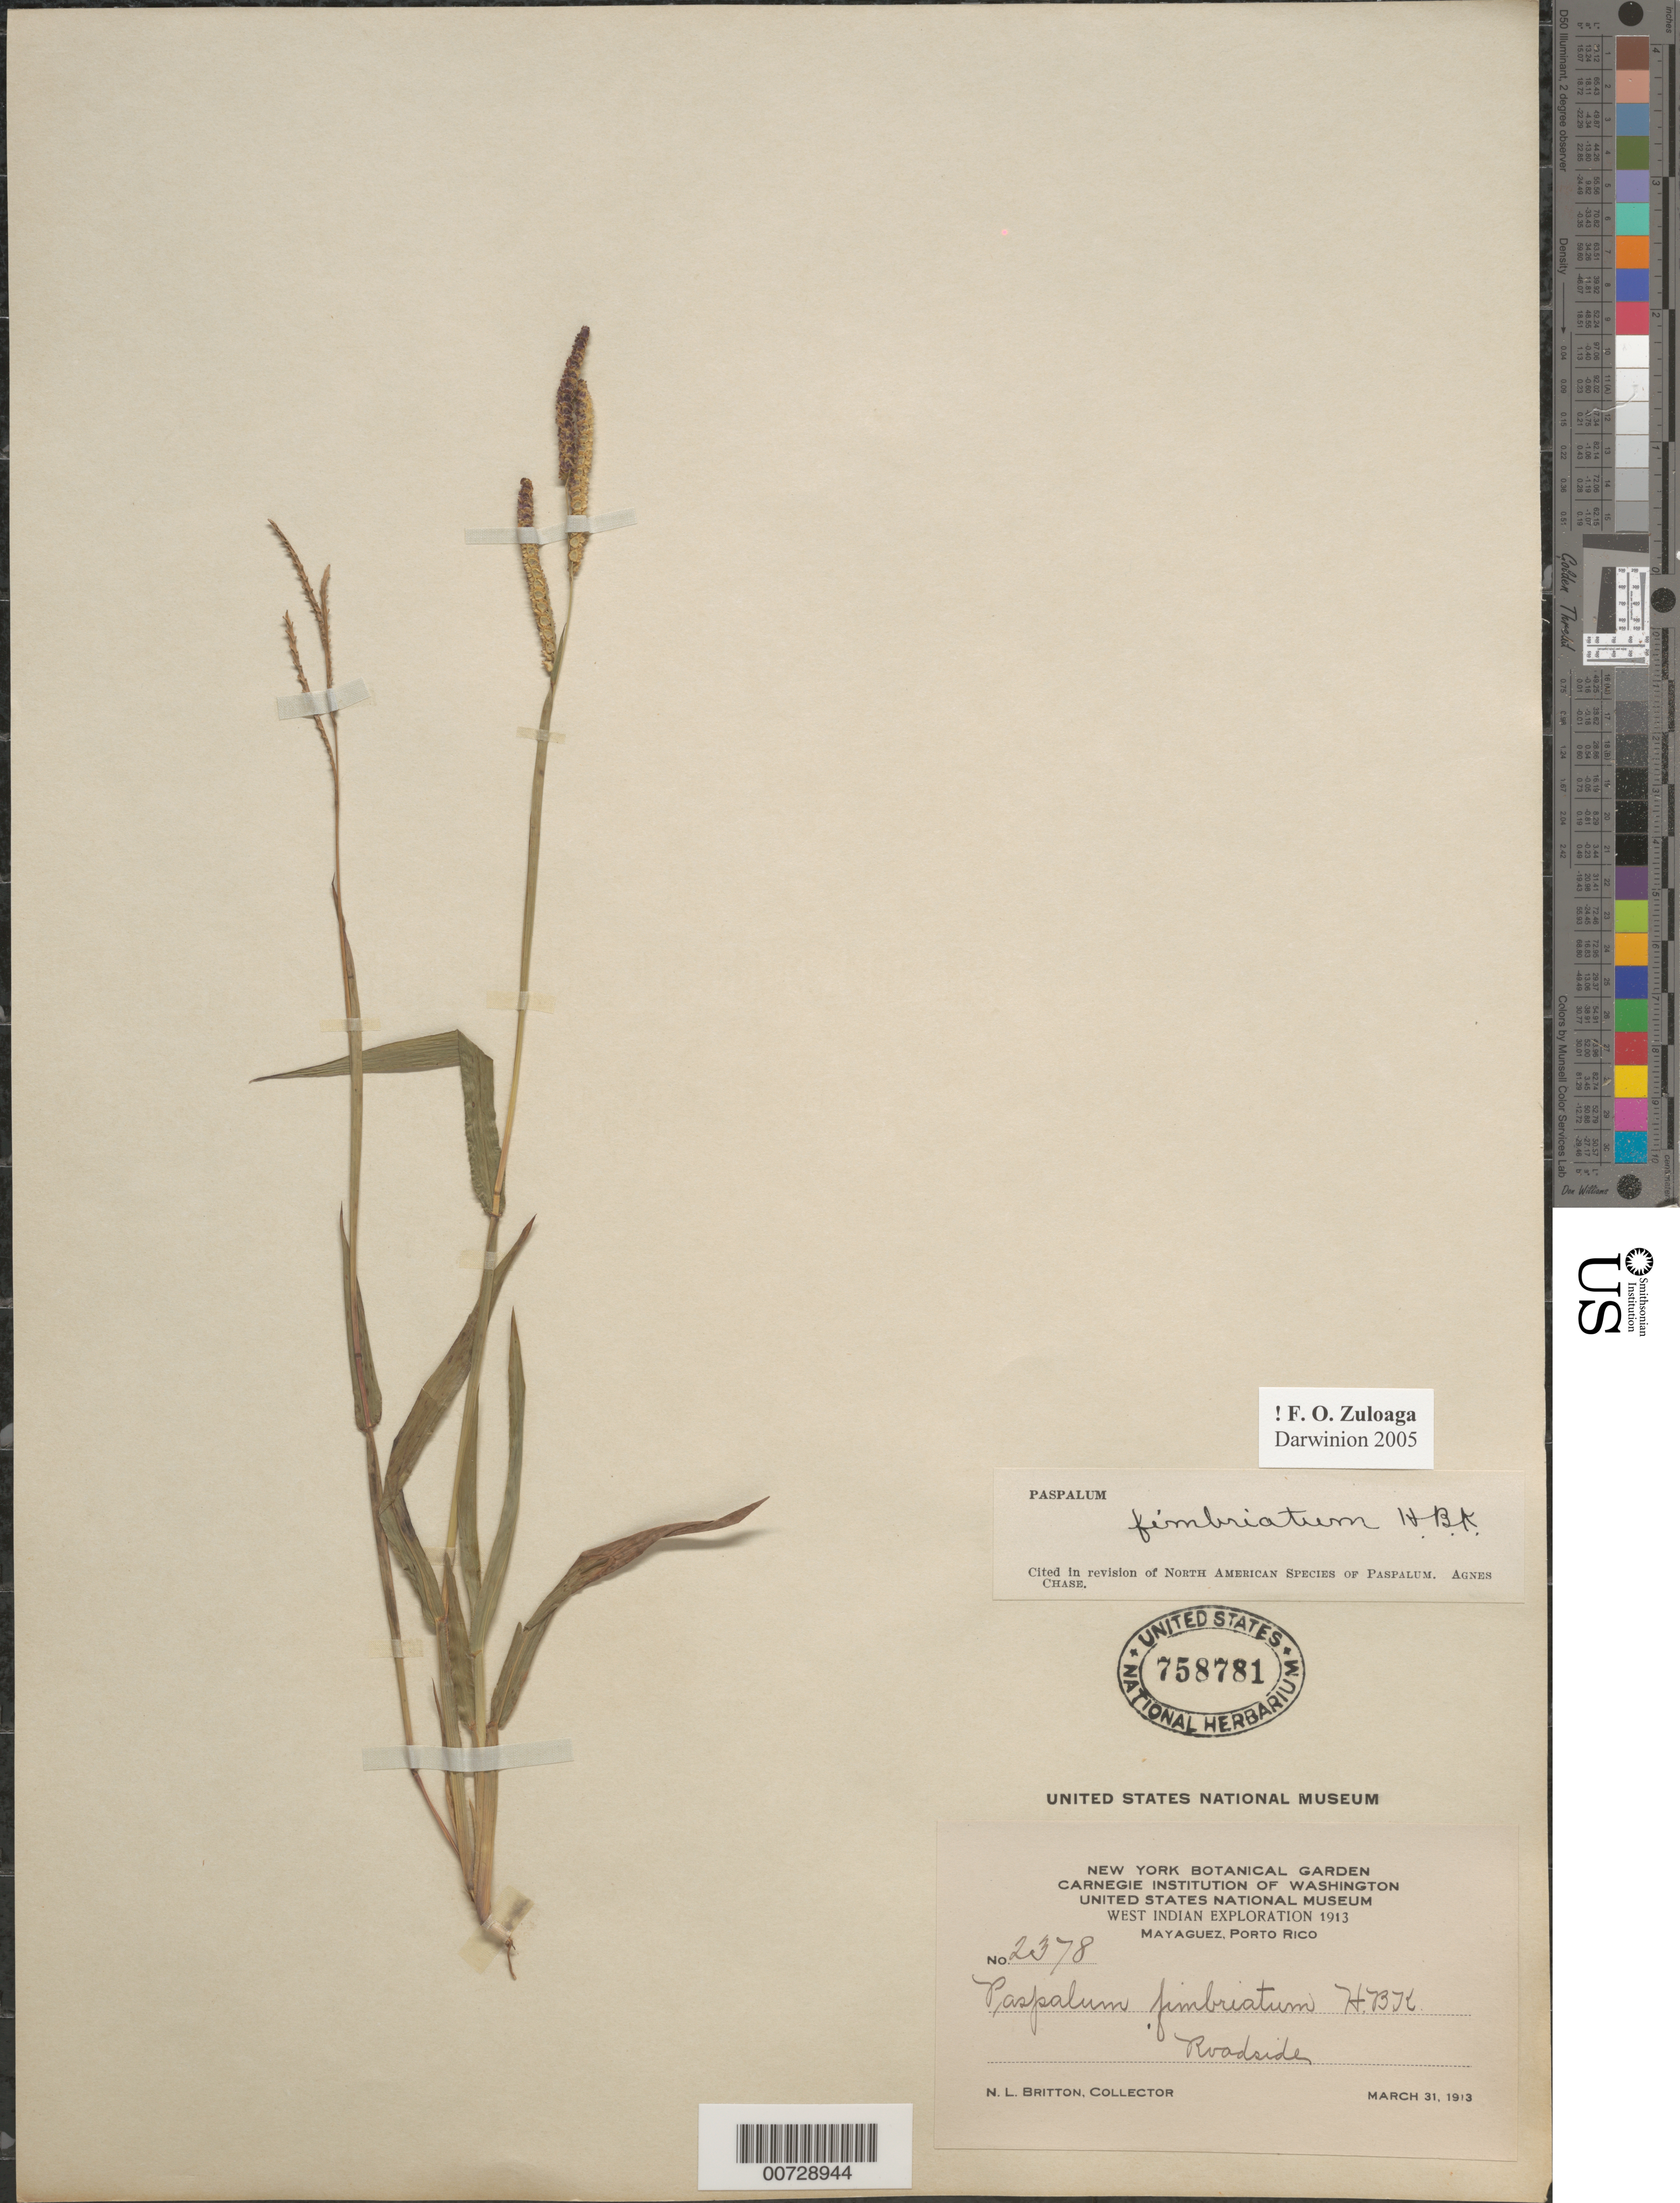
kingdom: Plantae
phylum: Tracheophyta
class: Liliopsida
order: Poales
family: Poaceae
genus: Paspalum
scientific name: Paspalum fimbriatum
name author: Kunth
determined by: Chase, [M.] Agnes, (US)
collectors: N. Britton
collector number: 2378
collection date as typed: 31 Mar 1913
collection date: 1913-03-31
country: Puerto Rico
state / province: Mayagüez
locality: Mayaguez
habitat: Roadside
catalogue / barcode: US 758781